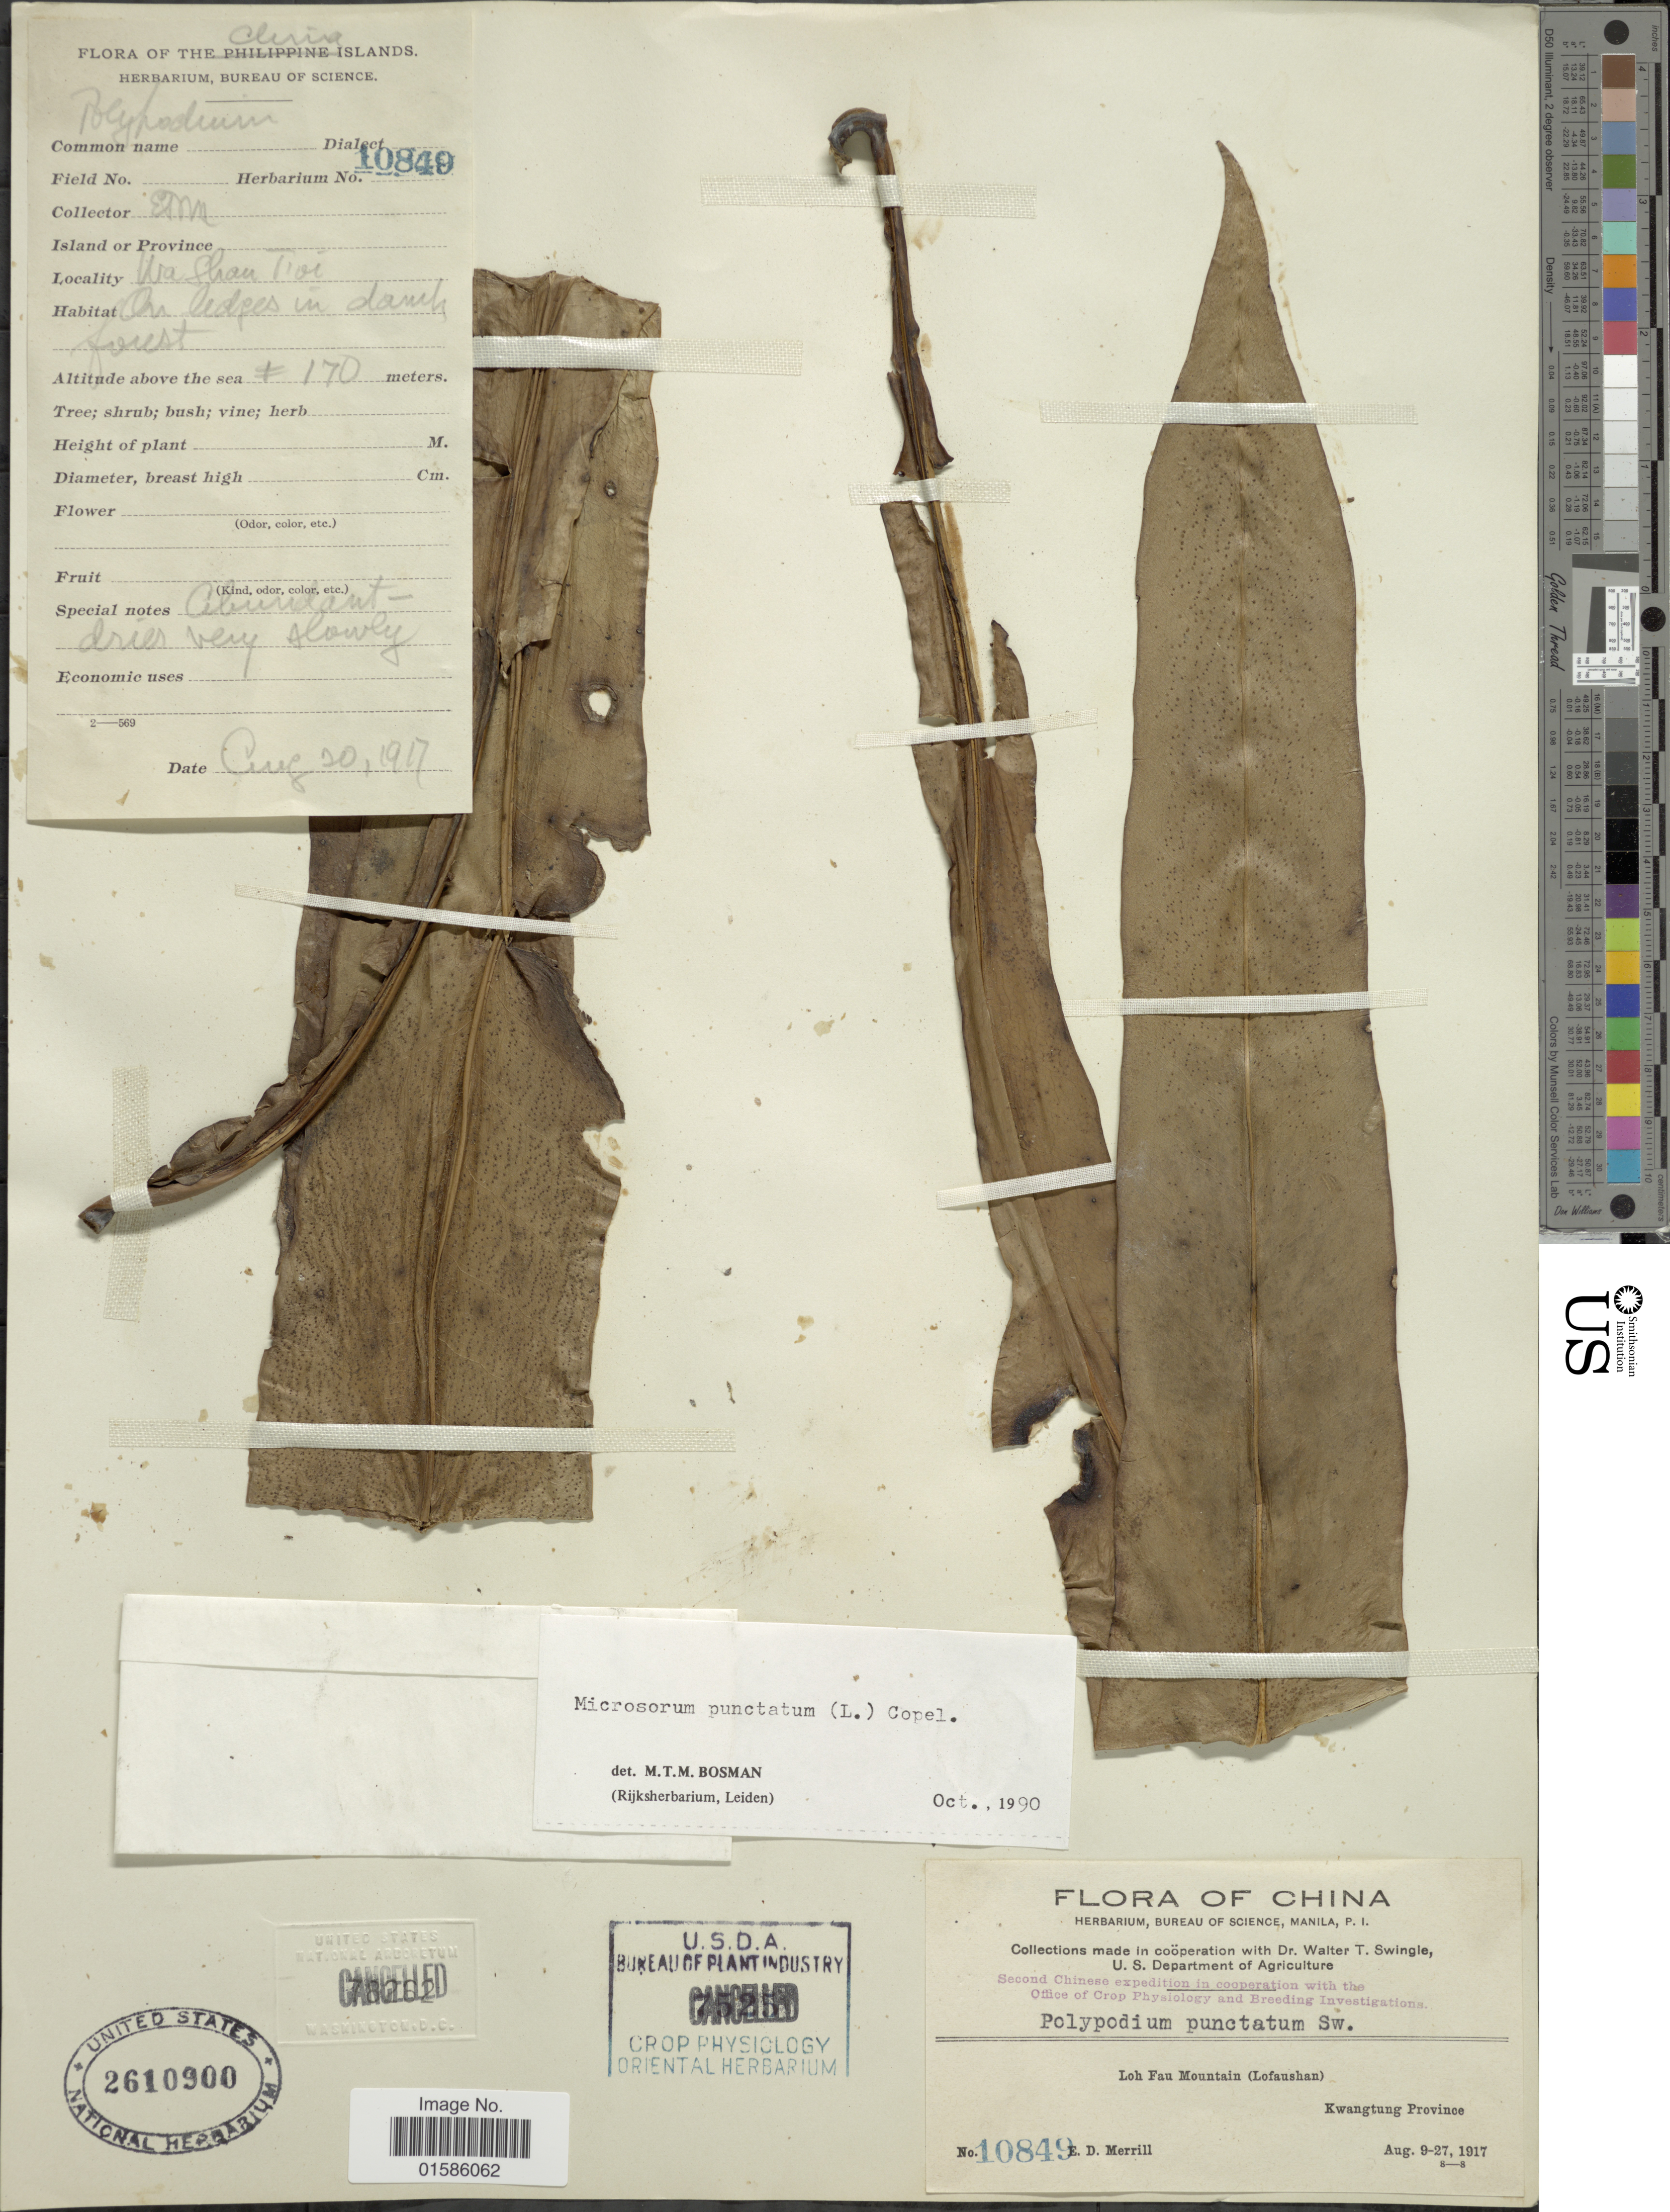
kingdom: Plantae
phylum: Tracheophyta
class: Polypodiopsida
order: Polypodiales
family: Polypodiaceae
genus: Microsorum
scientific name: Microsorum punctatum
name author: (L.) Copel.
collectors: E. D. Merrill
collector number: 10849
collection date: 1917-08-09/1917-08-27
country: China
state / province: Guangdong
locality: Loh Fau Mountain (Lofaushan) Kwangtung Provimce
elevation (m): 170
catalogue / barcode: US 2610900